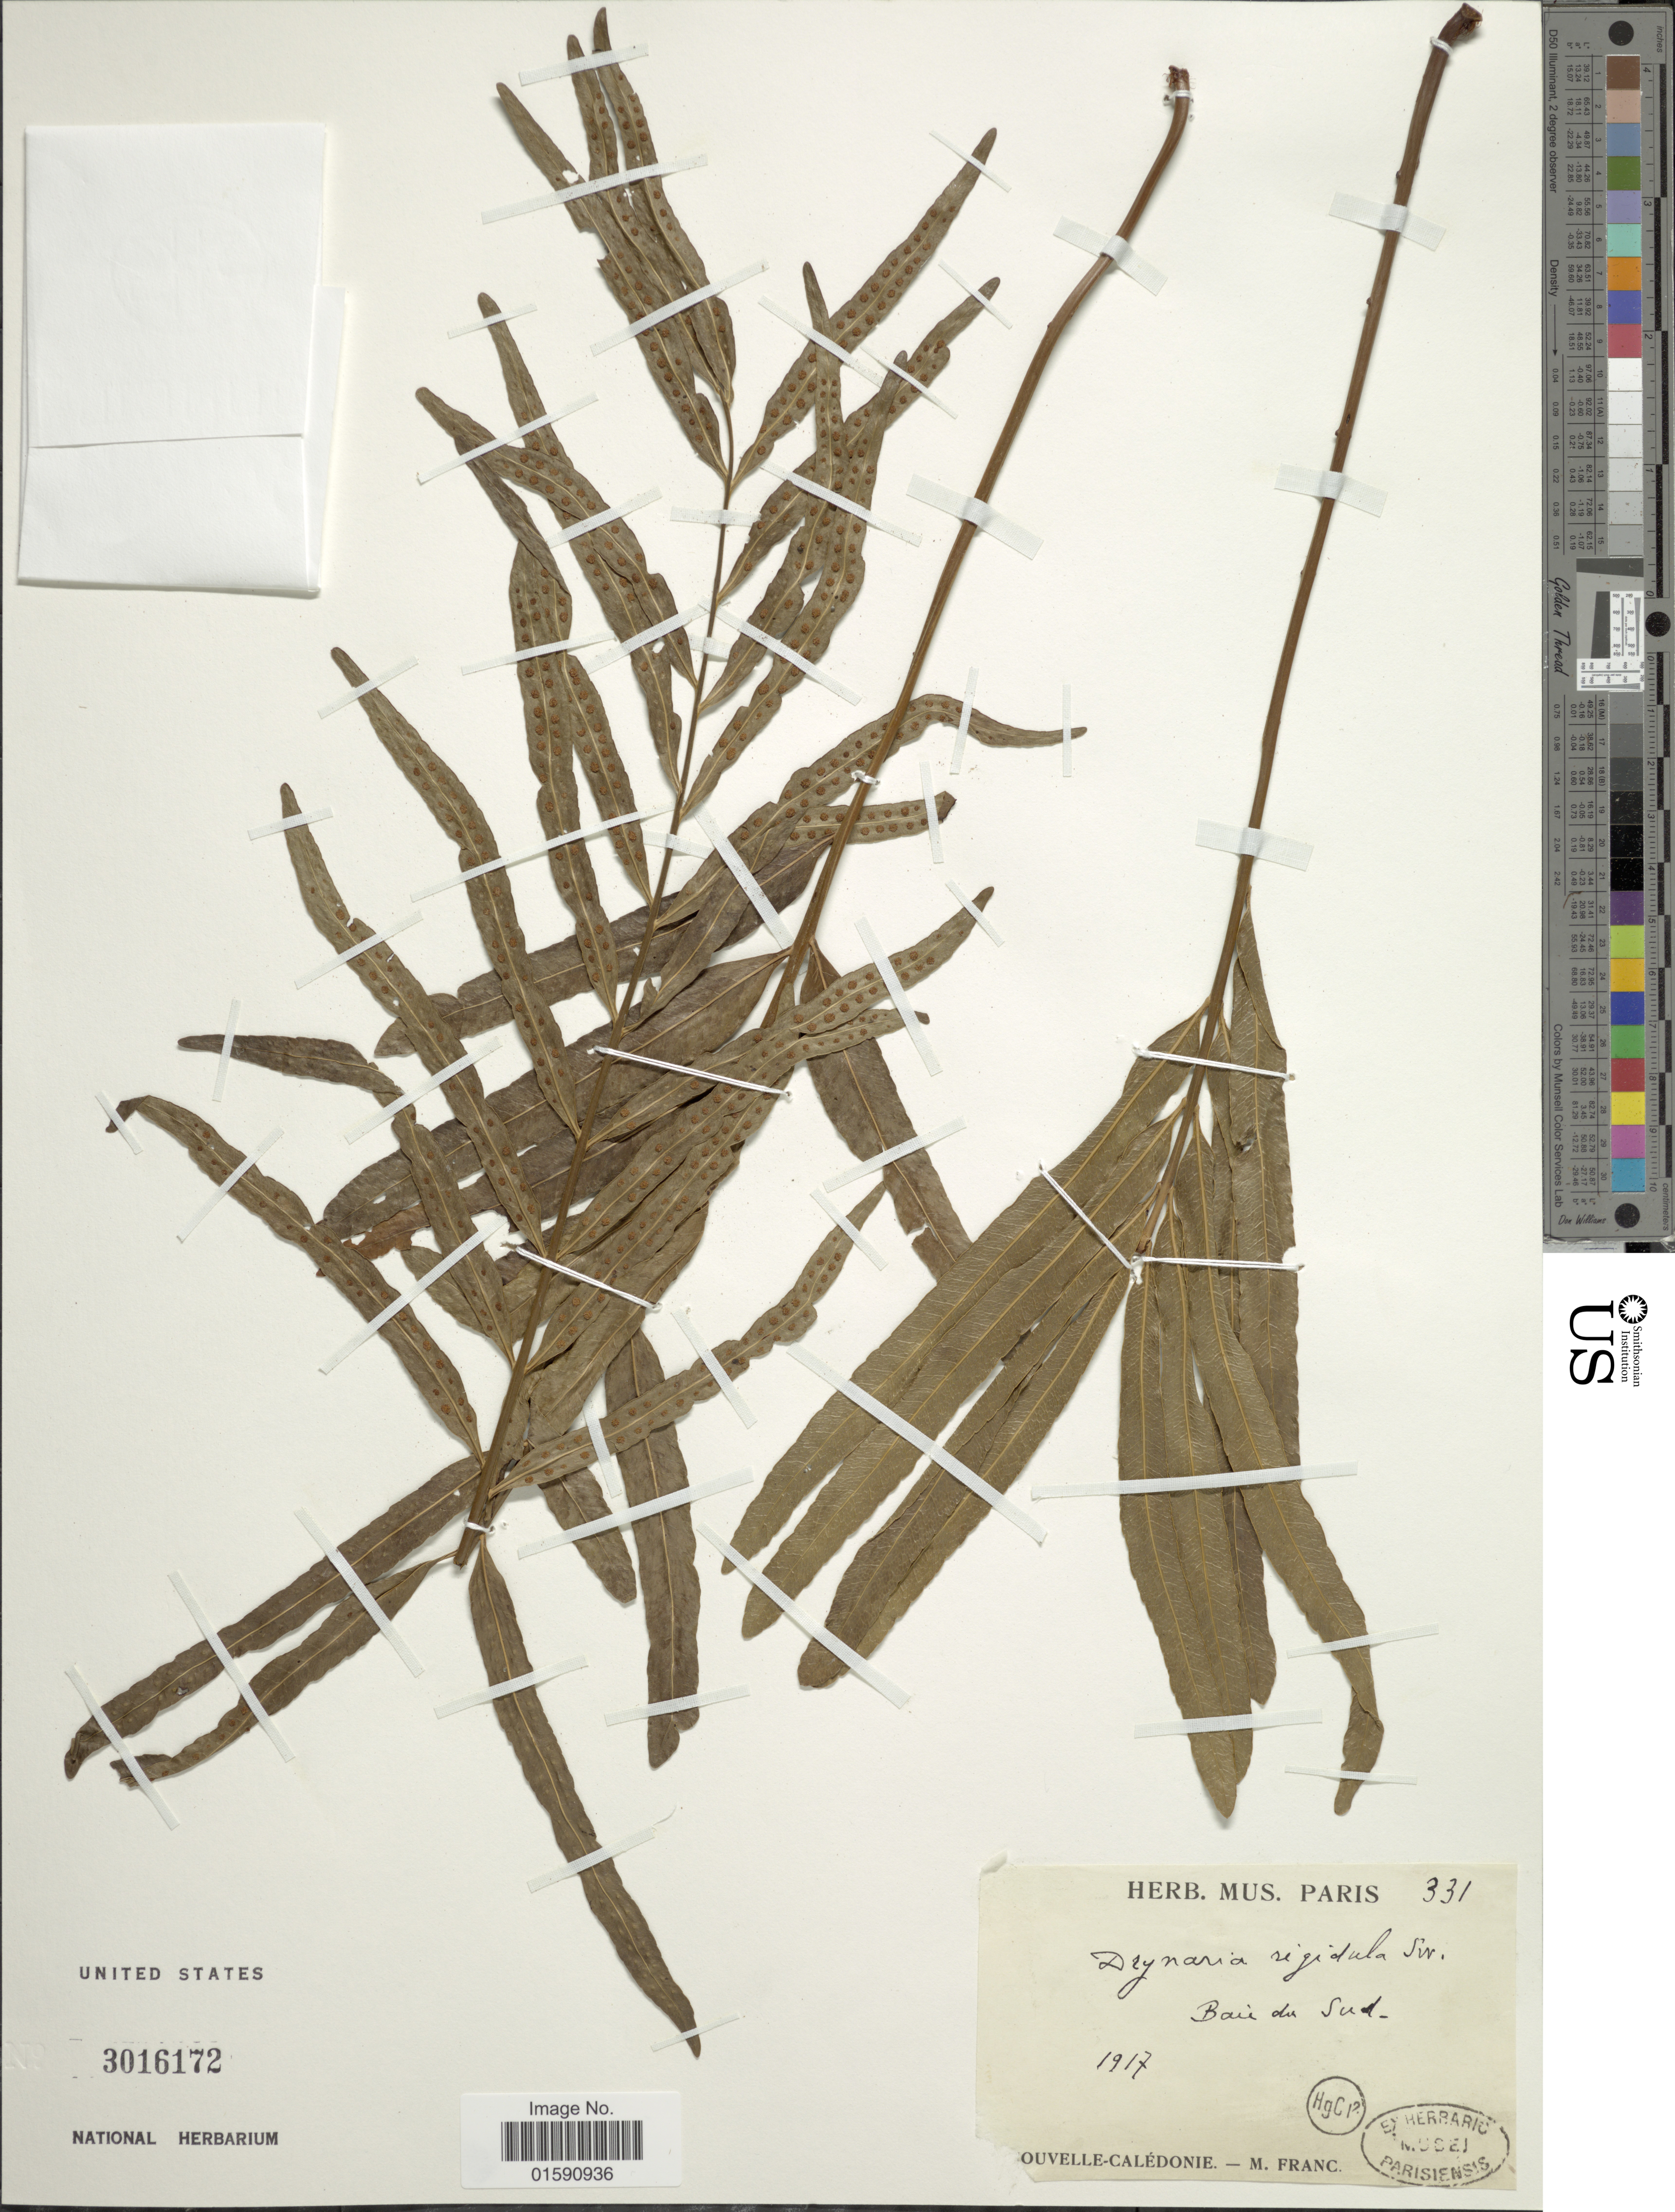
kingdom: Plantae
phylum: Tracheophyta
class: Polypodiopsida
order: Polypodiales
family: Polypodiaceae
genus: Drynaria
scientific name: Drynaria rigidula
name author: (Sw.) Bedd.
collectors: M. Franc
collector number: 331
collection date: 1917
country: New Caledonia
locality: Baie du Sud.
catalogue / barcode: US 3016172